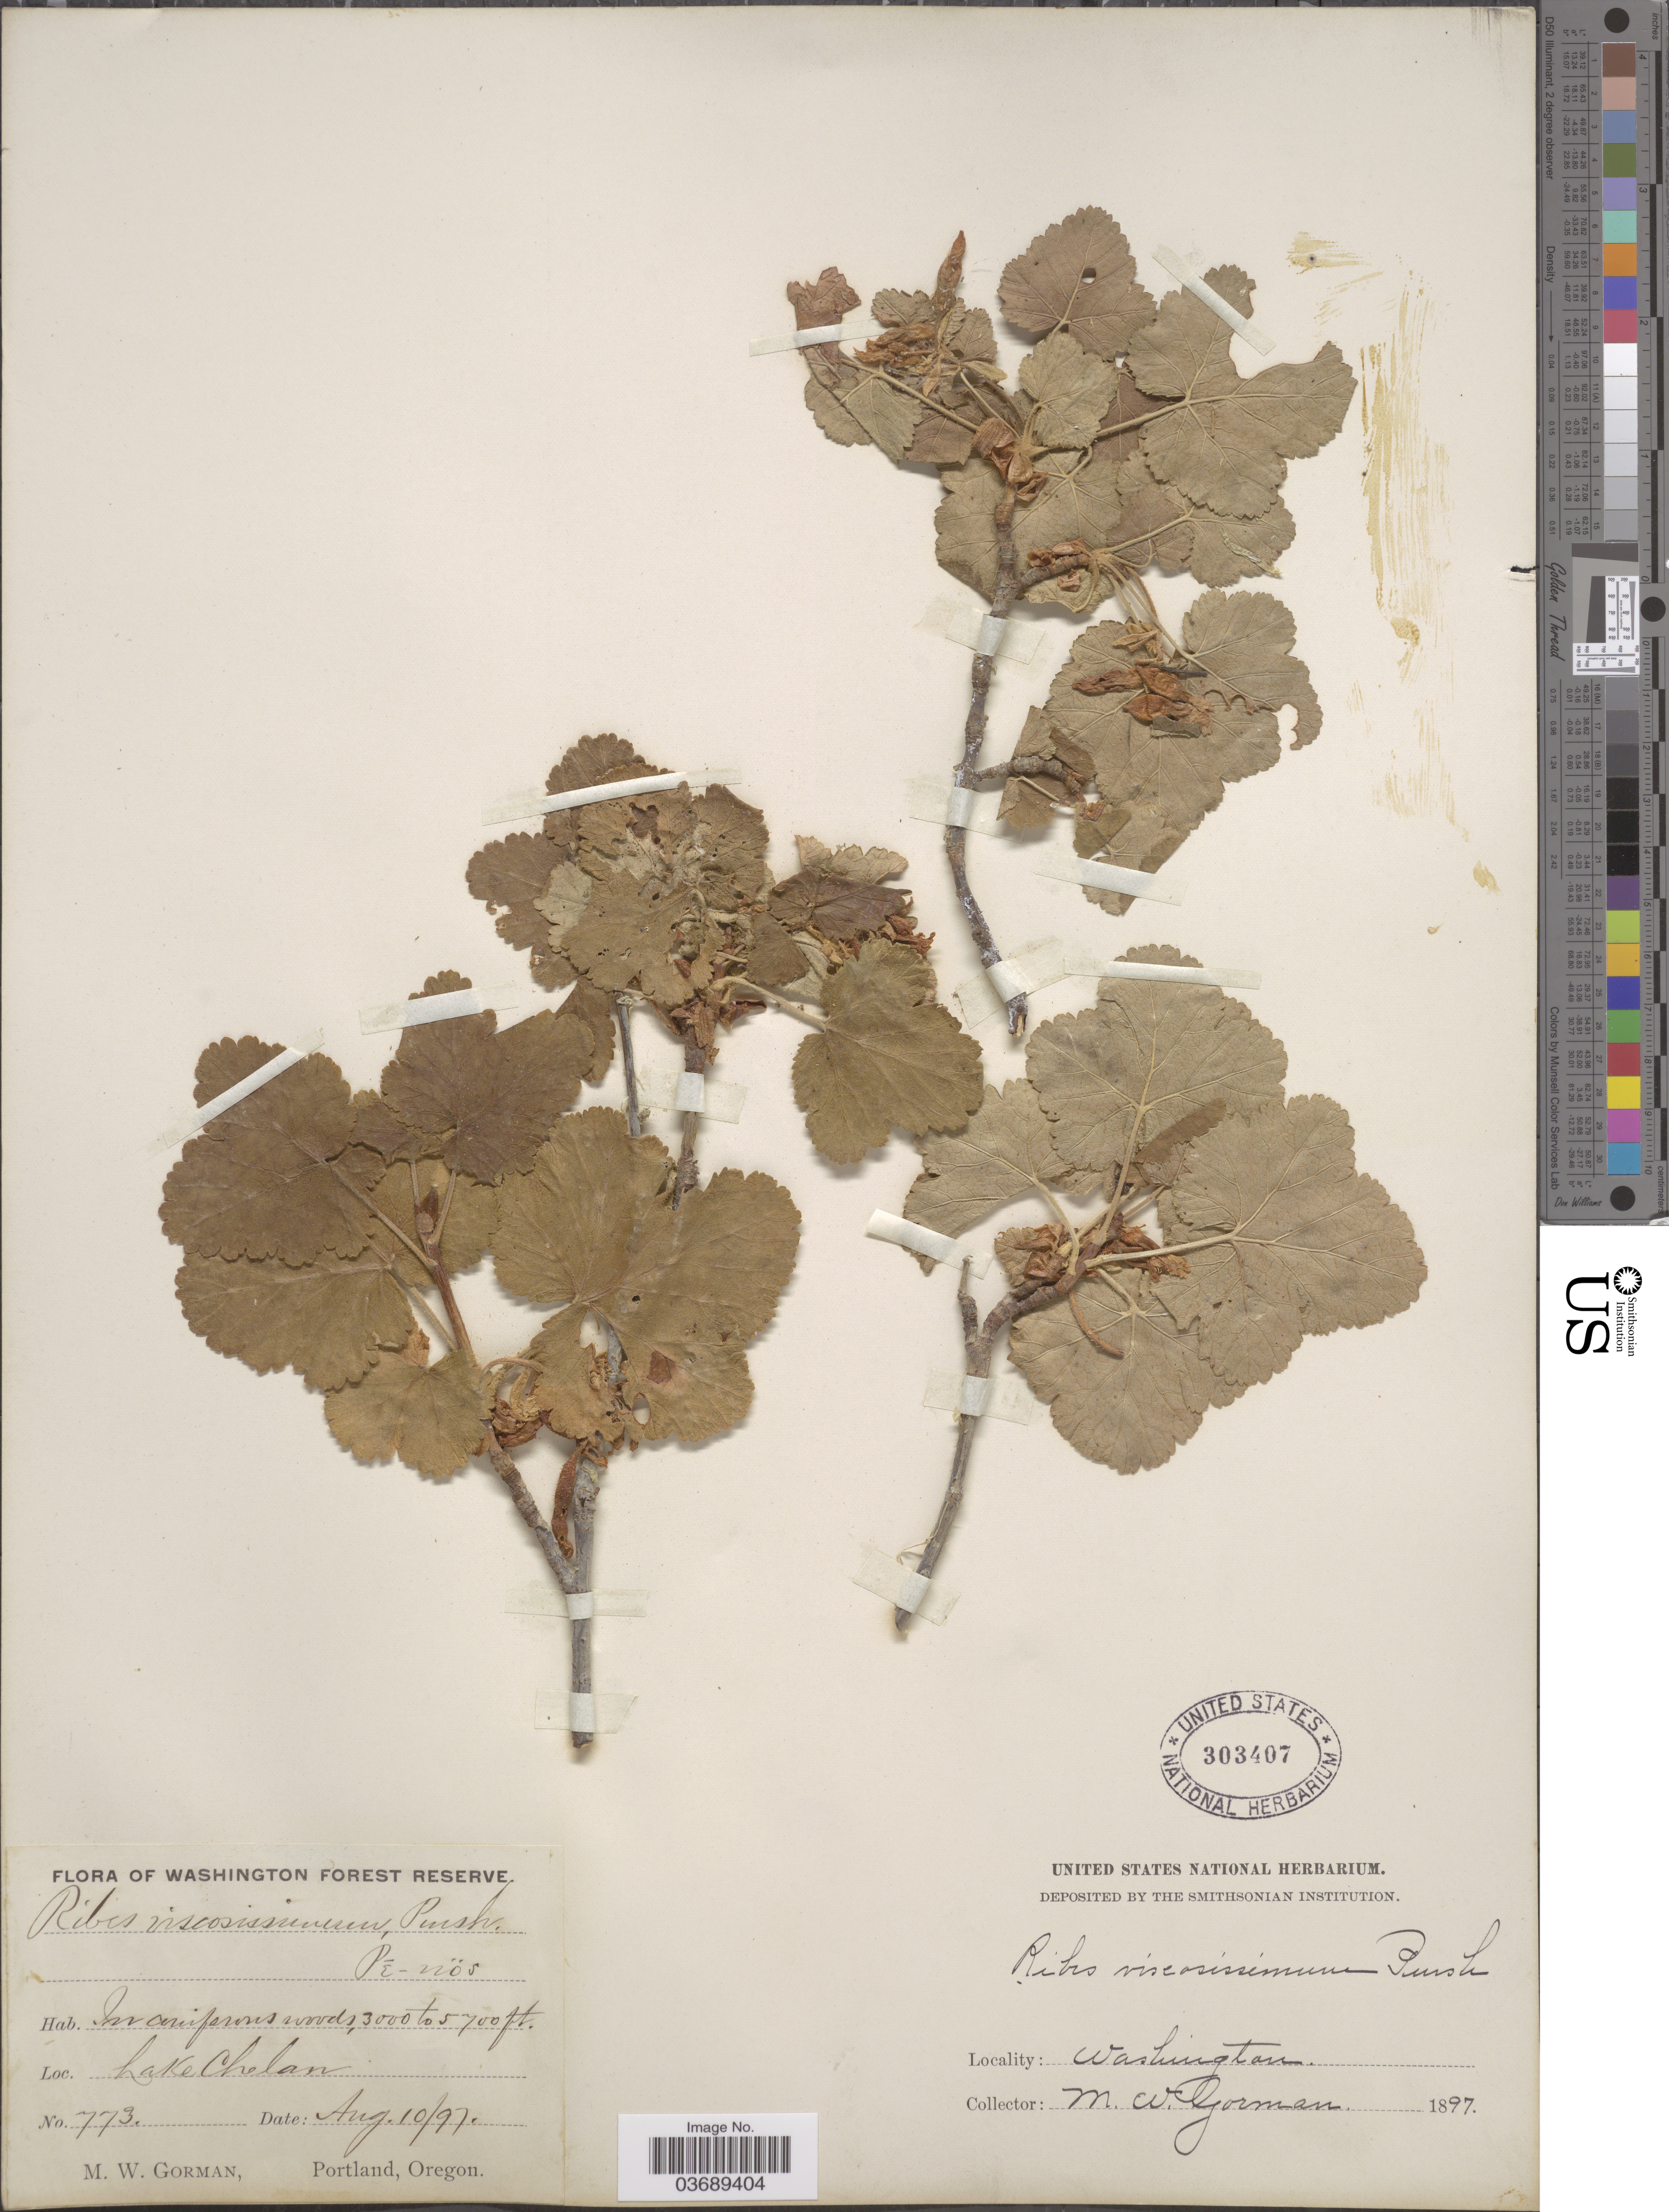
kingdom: Plantae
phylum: Tracheophyta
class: Magnoliopsida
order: Saxifragales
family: Grossulariaceae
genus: Ribes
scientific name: Ribes viscosissimum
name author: Pursh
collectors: M. W. Gorman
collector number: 773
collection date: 1897-08-10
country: United States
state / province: Washington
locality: Washington Forest Reserve. Lake Chelan.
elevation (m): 914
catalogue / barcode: US 303407